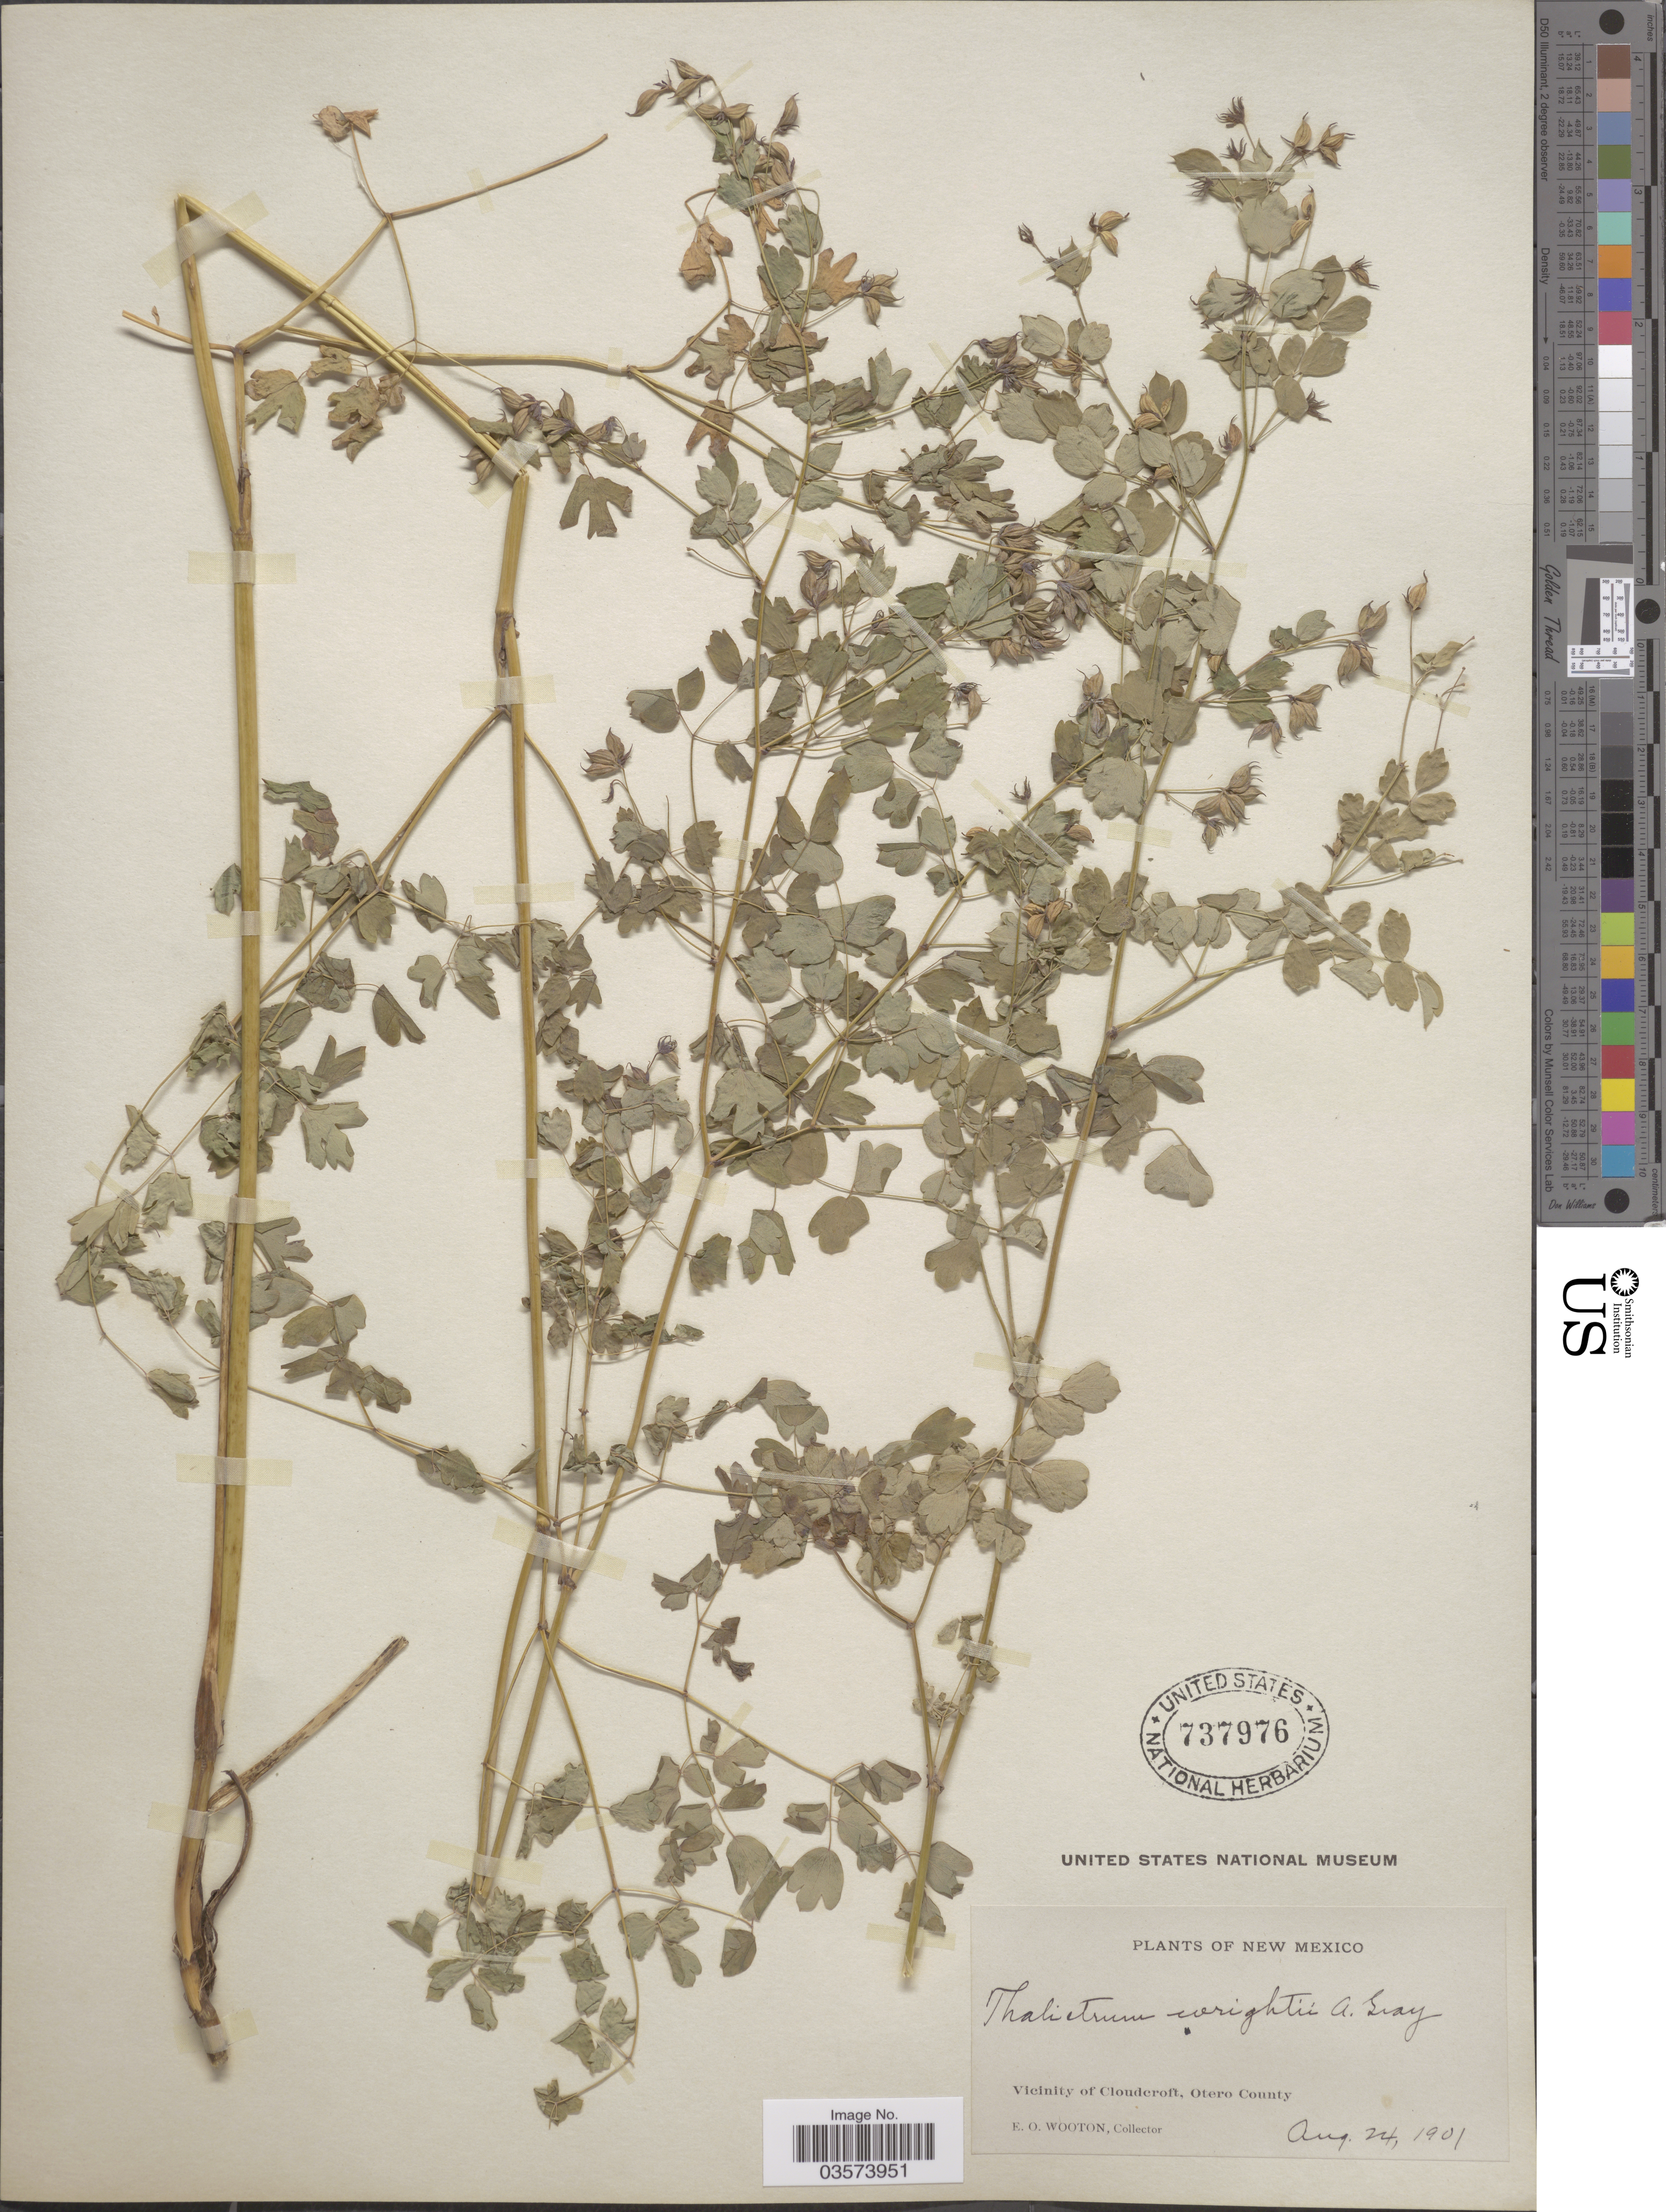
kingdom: Plantae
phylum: Tracheophyta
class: Magnoliopsida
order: Ranunculales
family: Ranunculaceae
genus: Thalictrum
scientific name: Thalictrum fendleri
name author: Engelm. ex A. Gray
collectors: E. O. Wooton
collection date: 1901-08-24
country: United States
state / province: New Mexico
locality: Vicinity of Cloudcroft, Otero County.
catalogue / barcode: US 737976